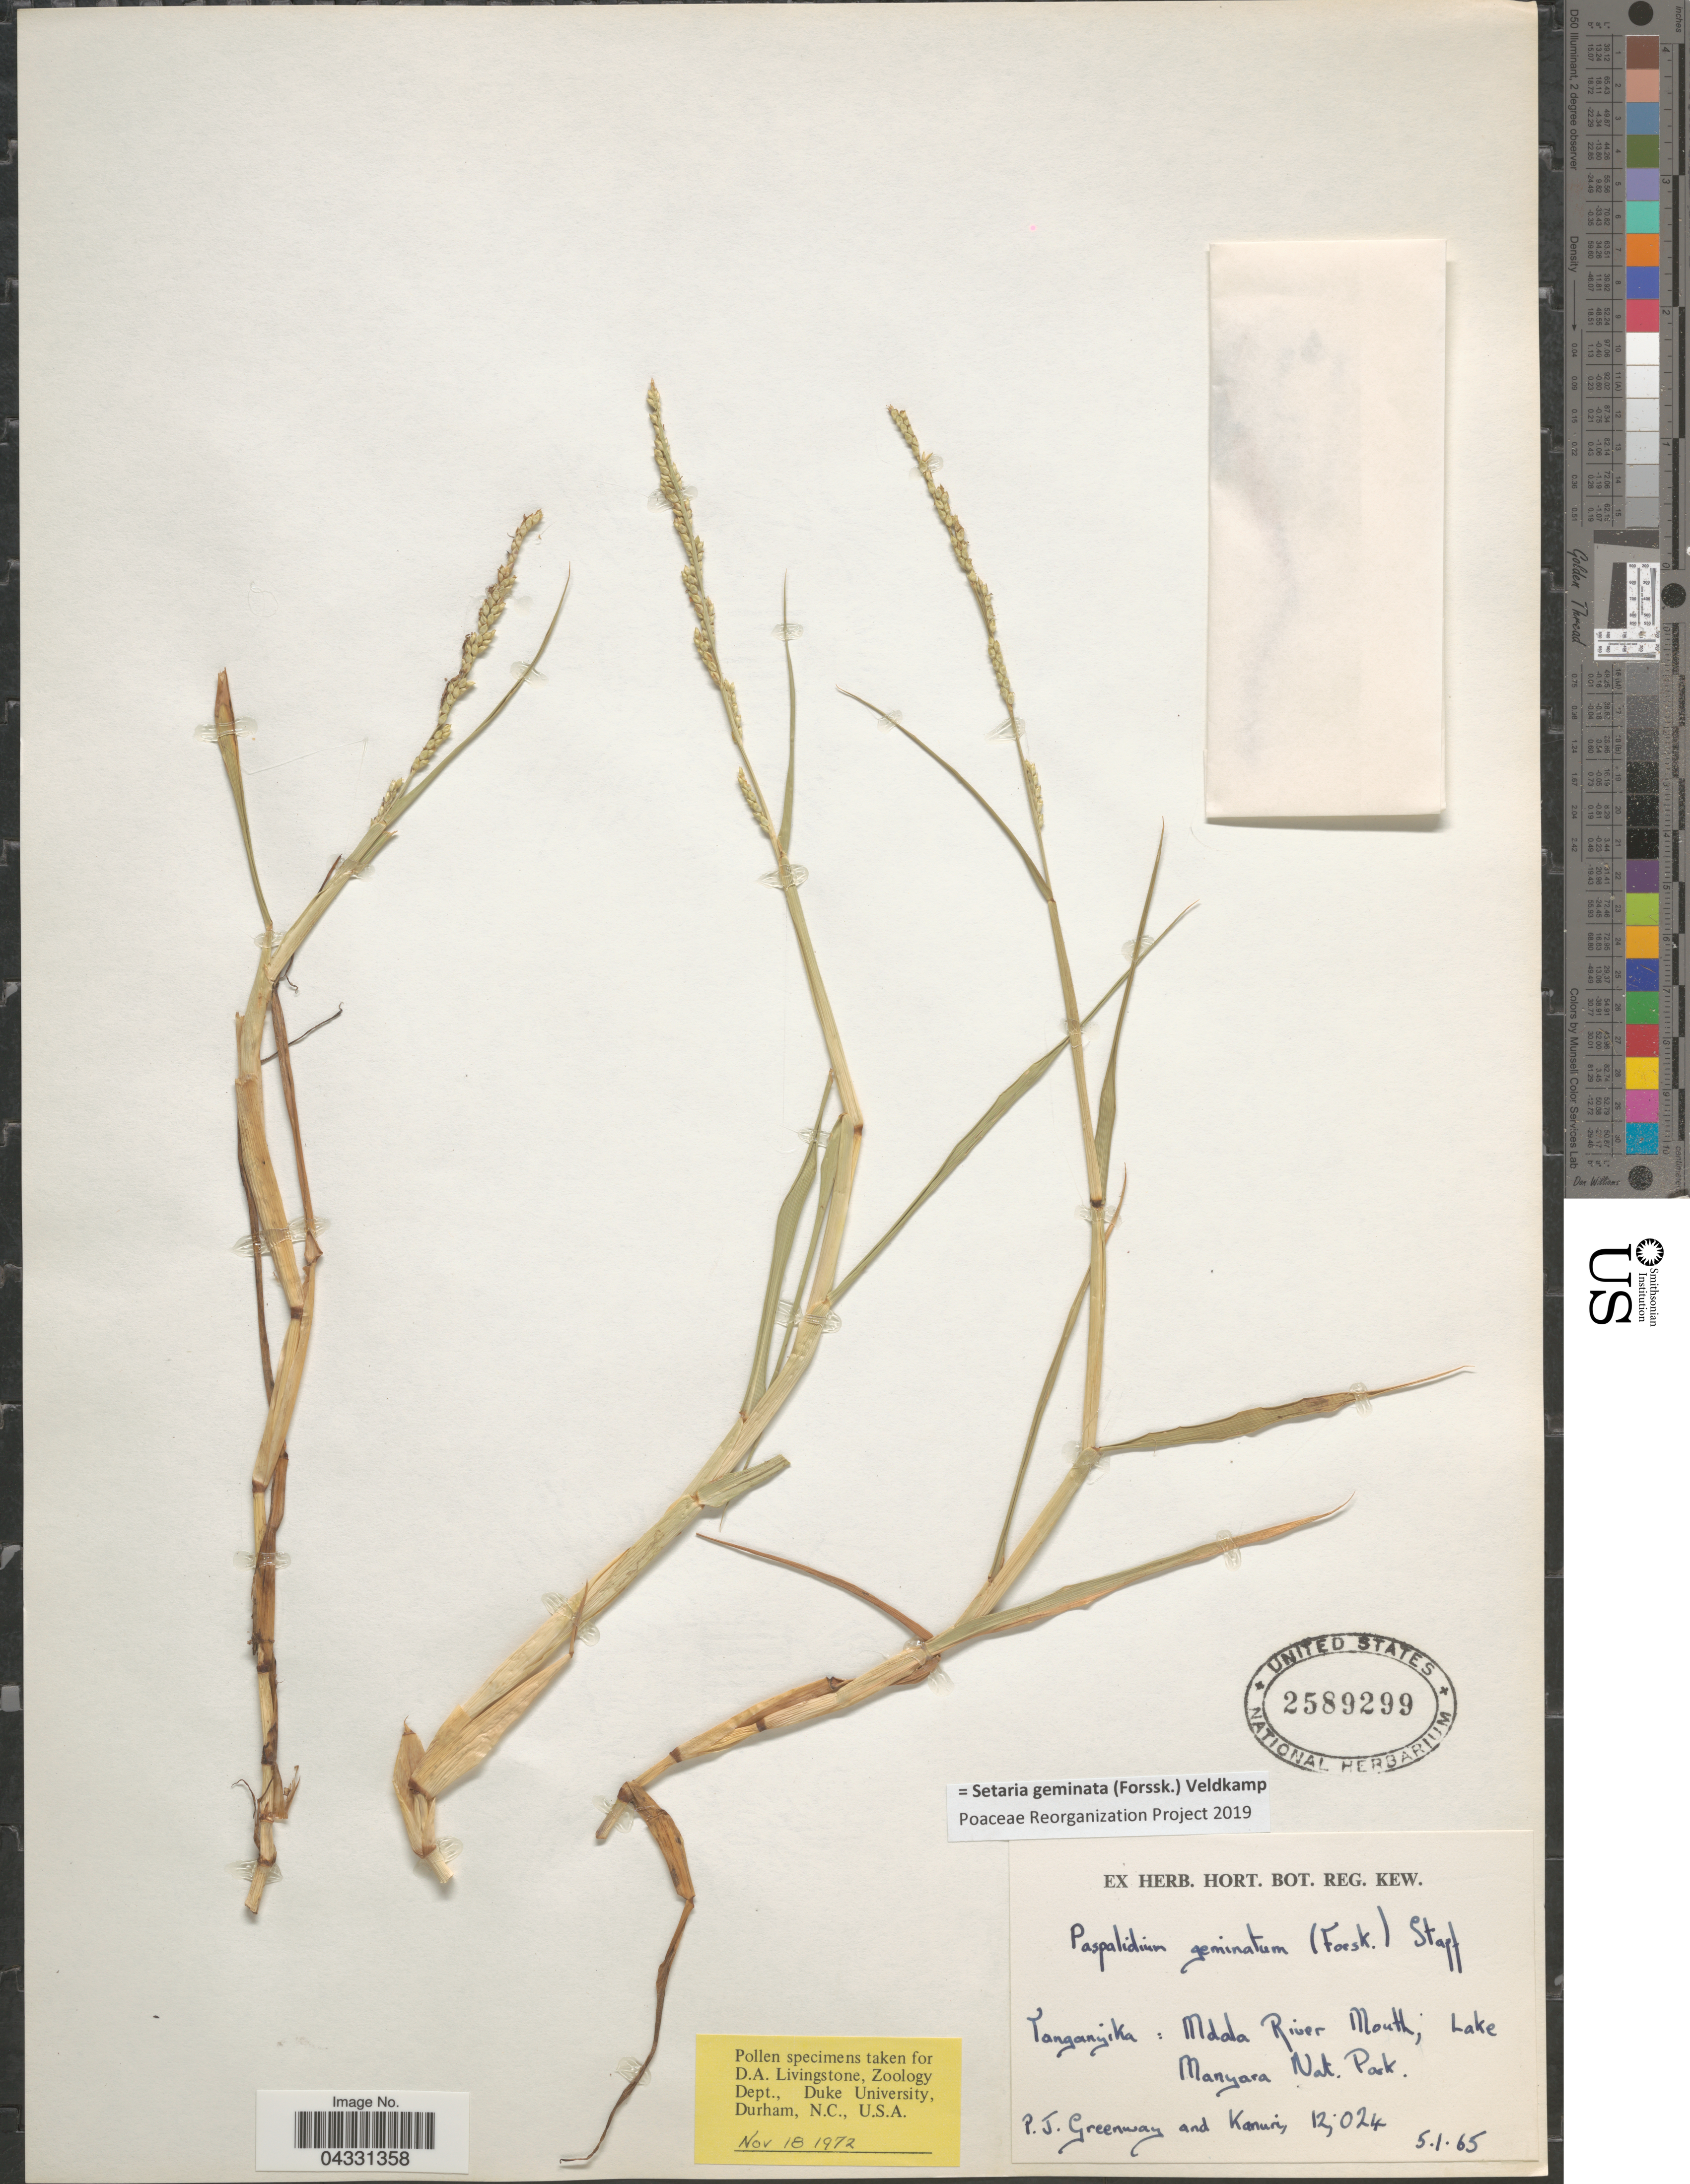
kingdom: Plantae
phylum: Tracheophyta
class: Liliopsida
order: Poales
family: Poaceae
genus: Setaria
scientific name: Setaria geminata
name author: (Forssk.) Veldkamp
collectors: P. J. Greenway & -. Kanuri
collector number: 12024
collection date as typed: Transcribed d/m/y: 5/1/65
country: Tanzania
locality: Tanganyika: Malala River Mouth; Lake Manyara Nat. Park.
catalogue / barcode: US 2589299